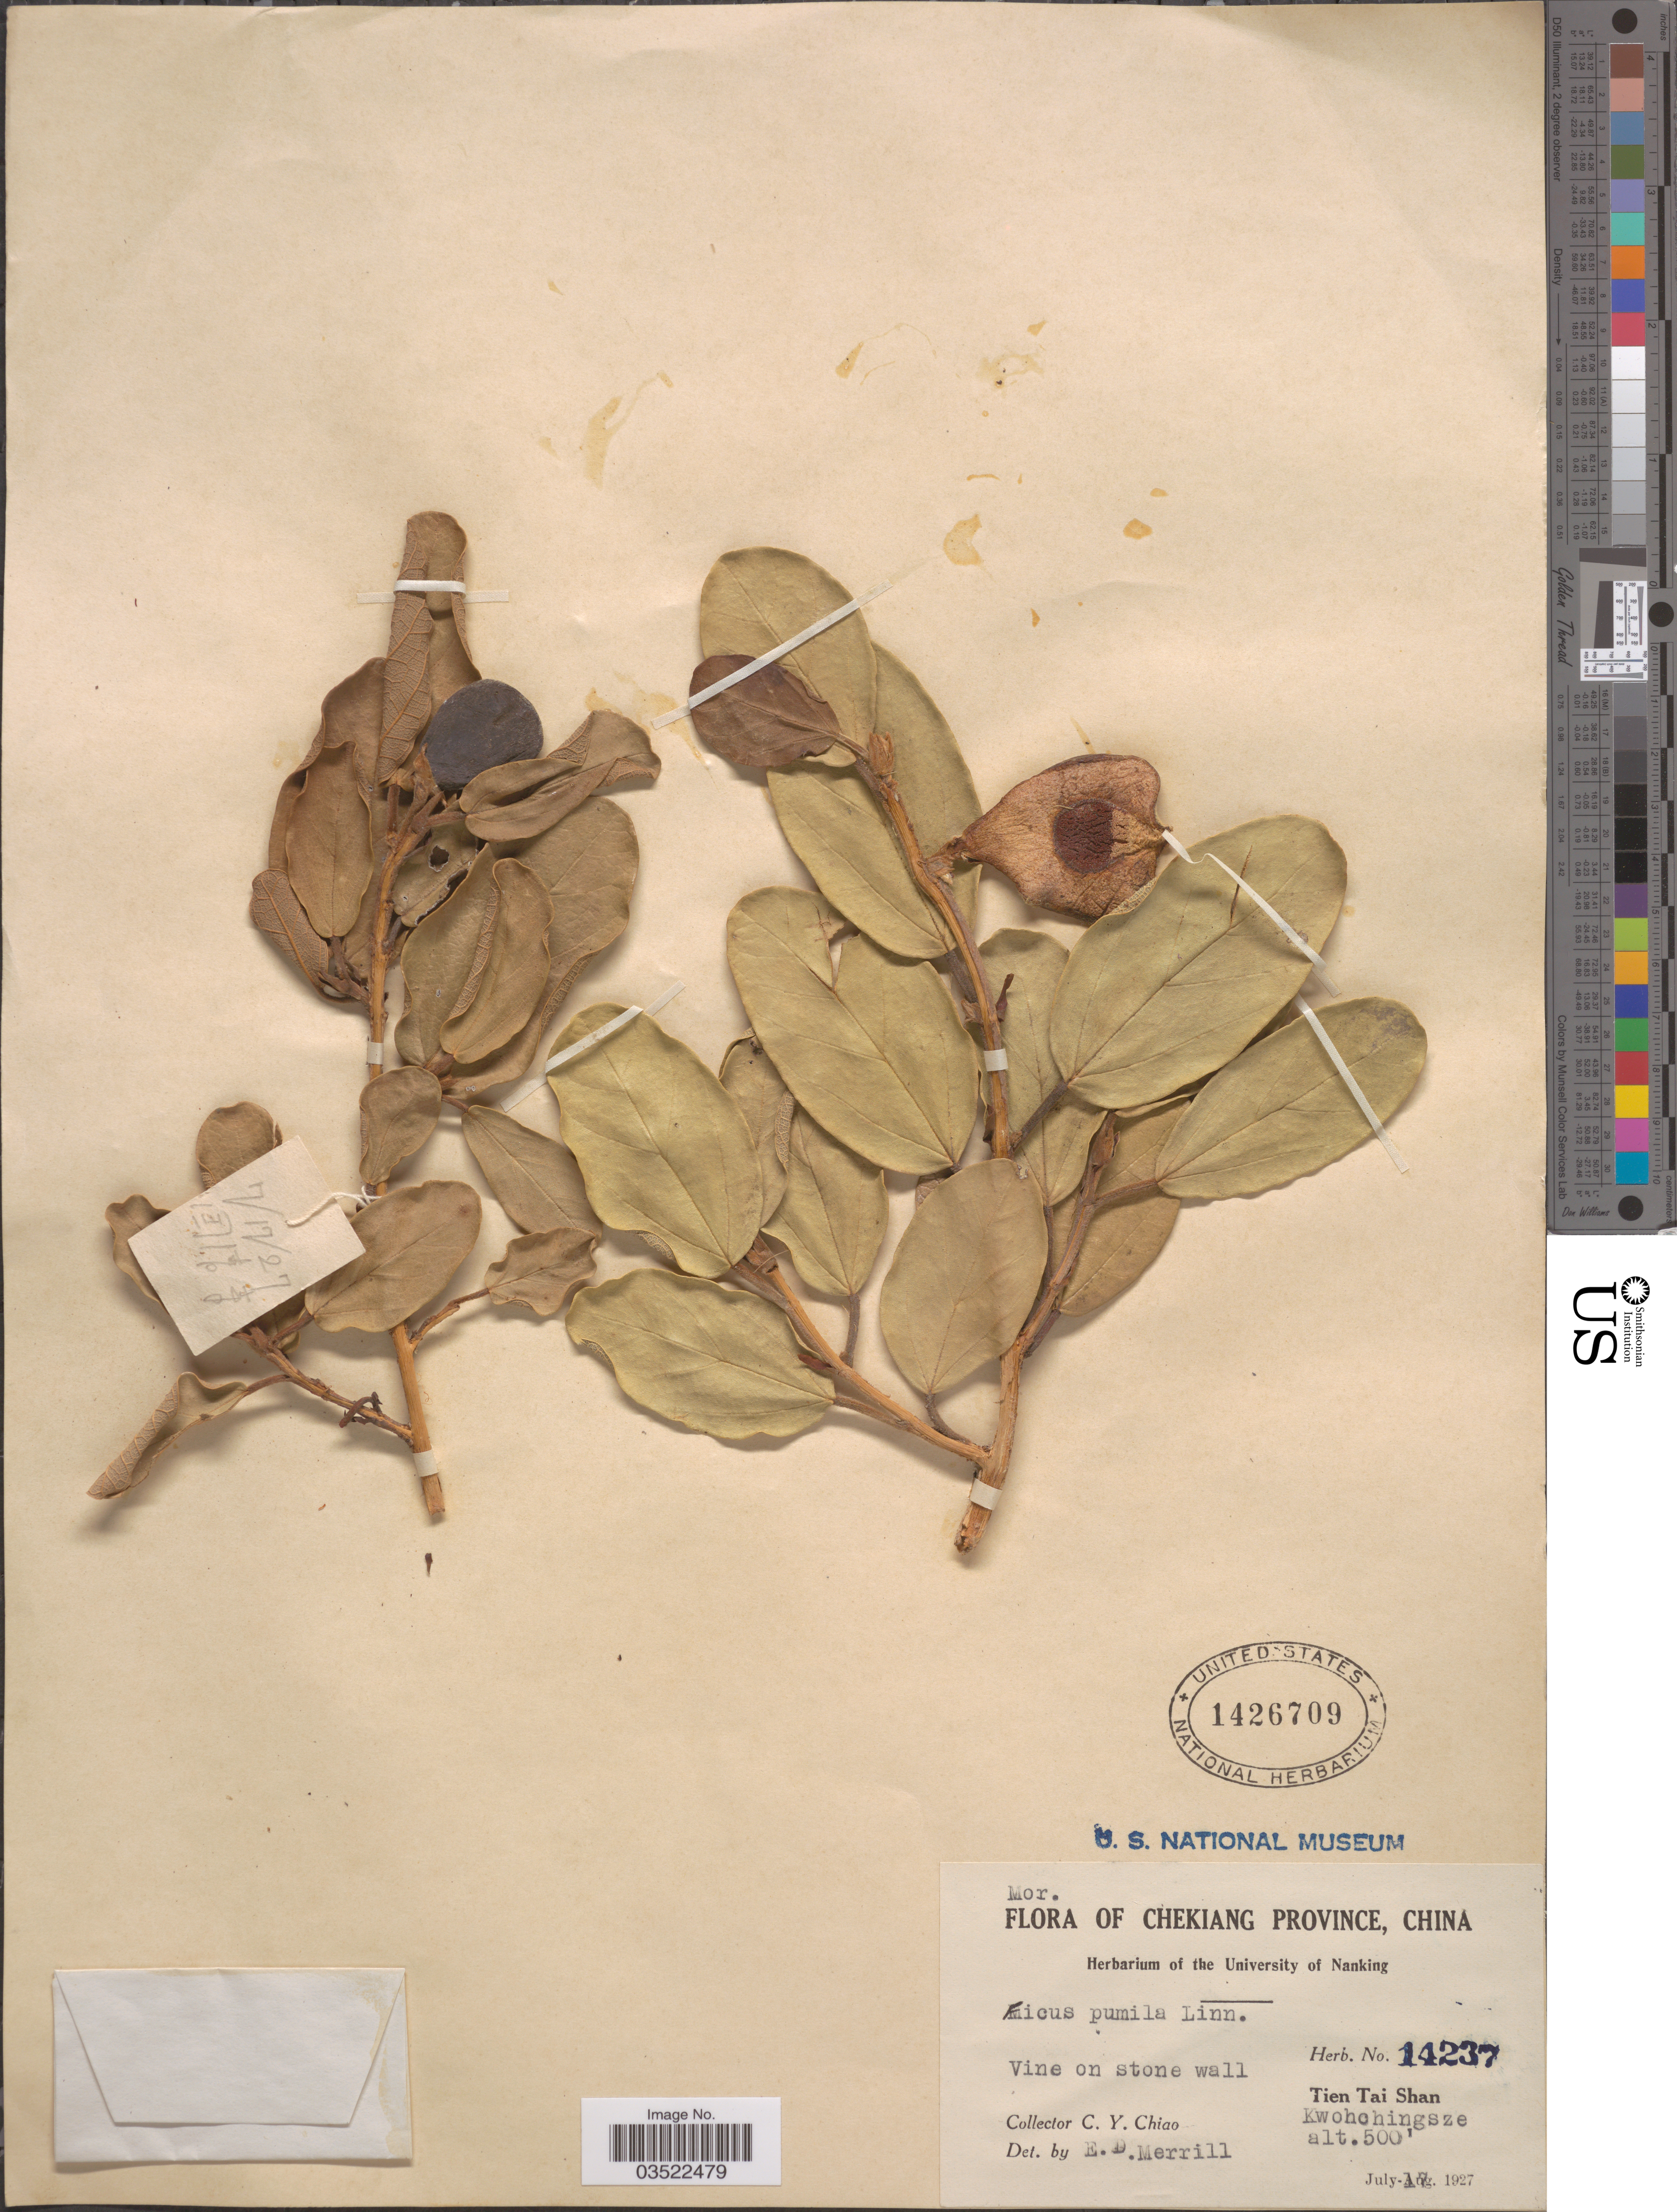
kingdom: Plantae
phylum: Tracheophyta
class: Magnoliopsida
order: Rosales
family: Moraceae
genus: Ficus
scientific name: Ficus pumila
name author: L.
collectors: C. Y. Chiao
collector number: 14237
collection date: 1927-07-17/1927-08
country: China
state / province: Zhejiang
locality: Chekiang Province. Tien Tai Shan. Kwohchingsze.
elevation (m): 152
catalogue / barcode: US 1426709